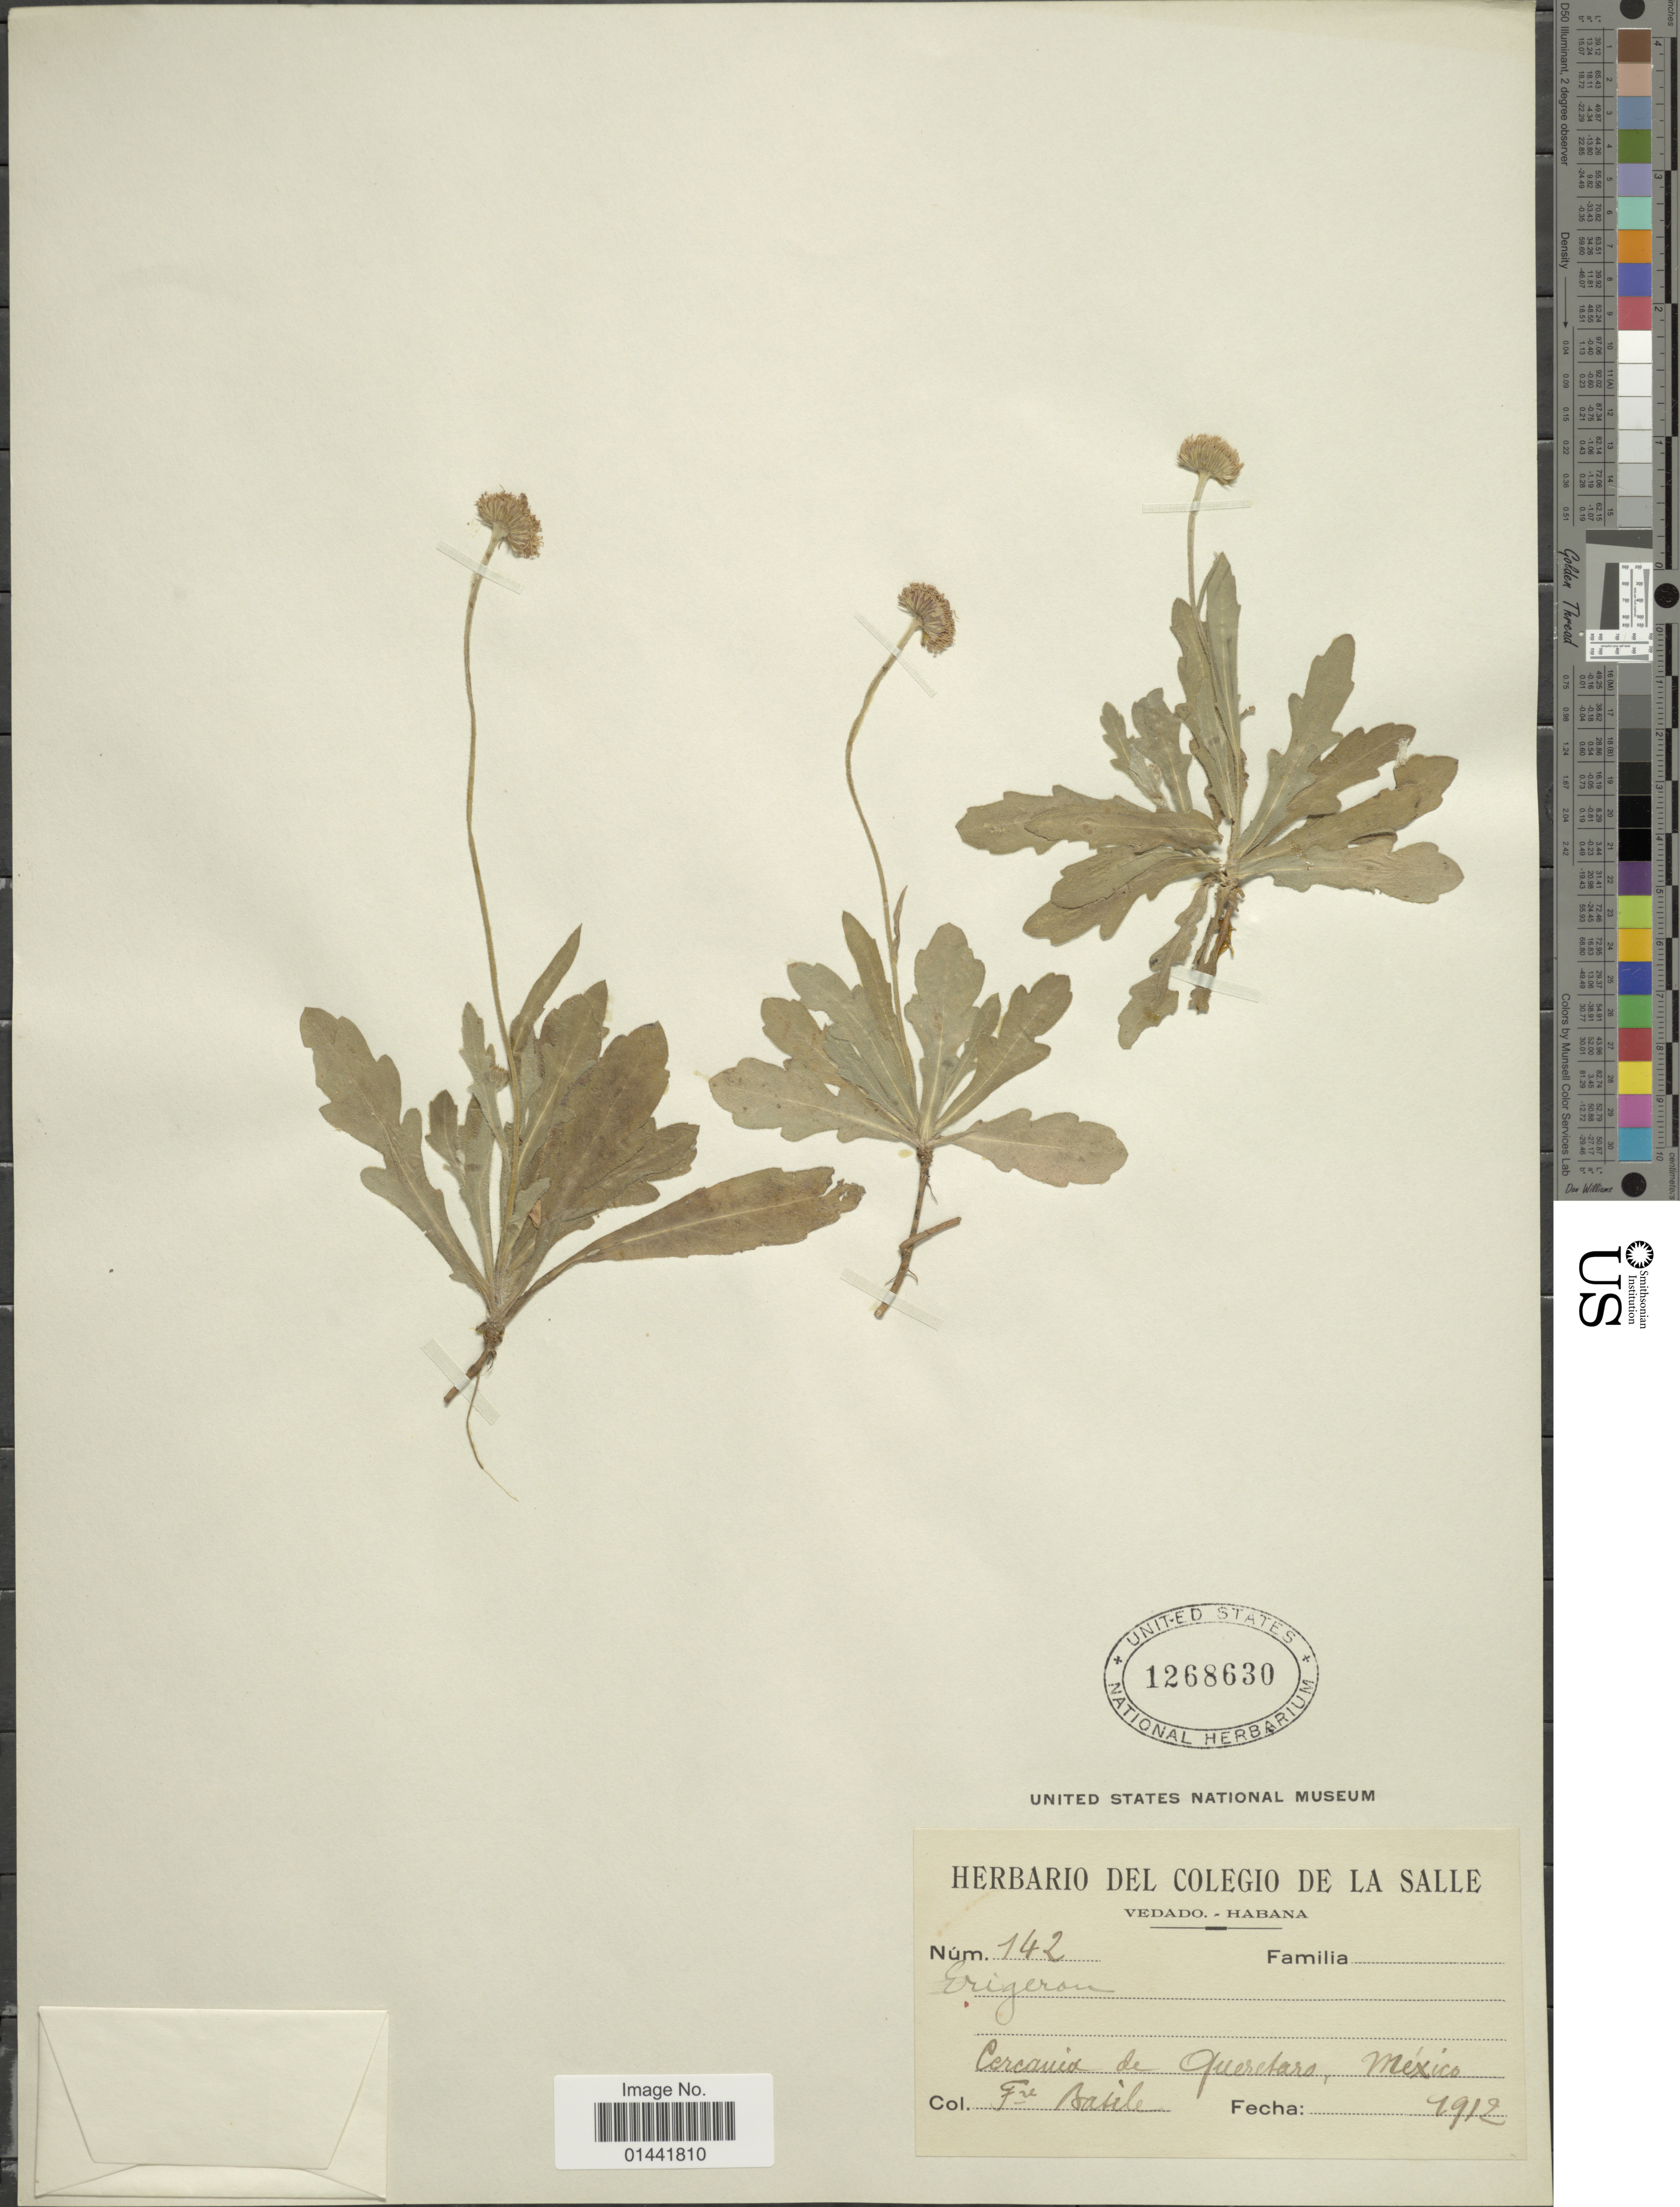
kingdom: Plantae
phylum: Tracheophyta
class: Magnoliopsida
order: Asterales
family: Asteraceae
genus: Erigeron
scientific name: Erigeron scaposus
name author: DC.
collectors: Bro. Basile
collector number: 142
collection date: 1912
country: Mexico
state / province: Querétaro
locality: Cercanuia de Queretaro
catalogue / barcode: US 1268630